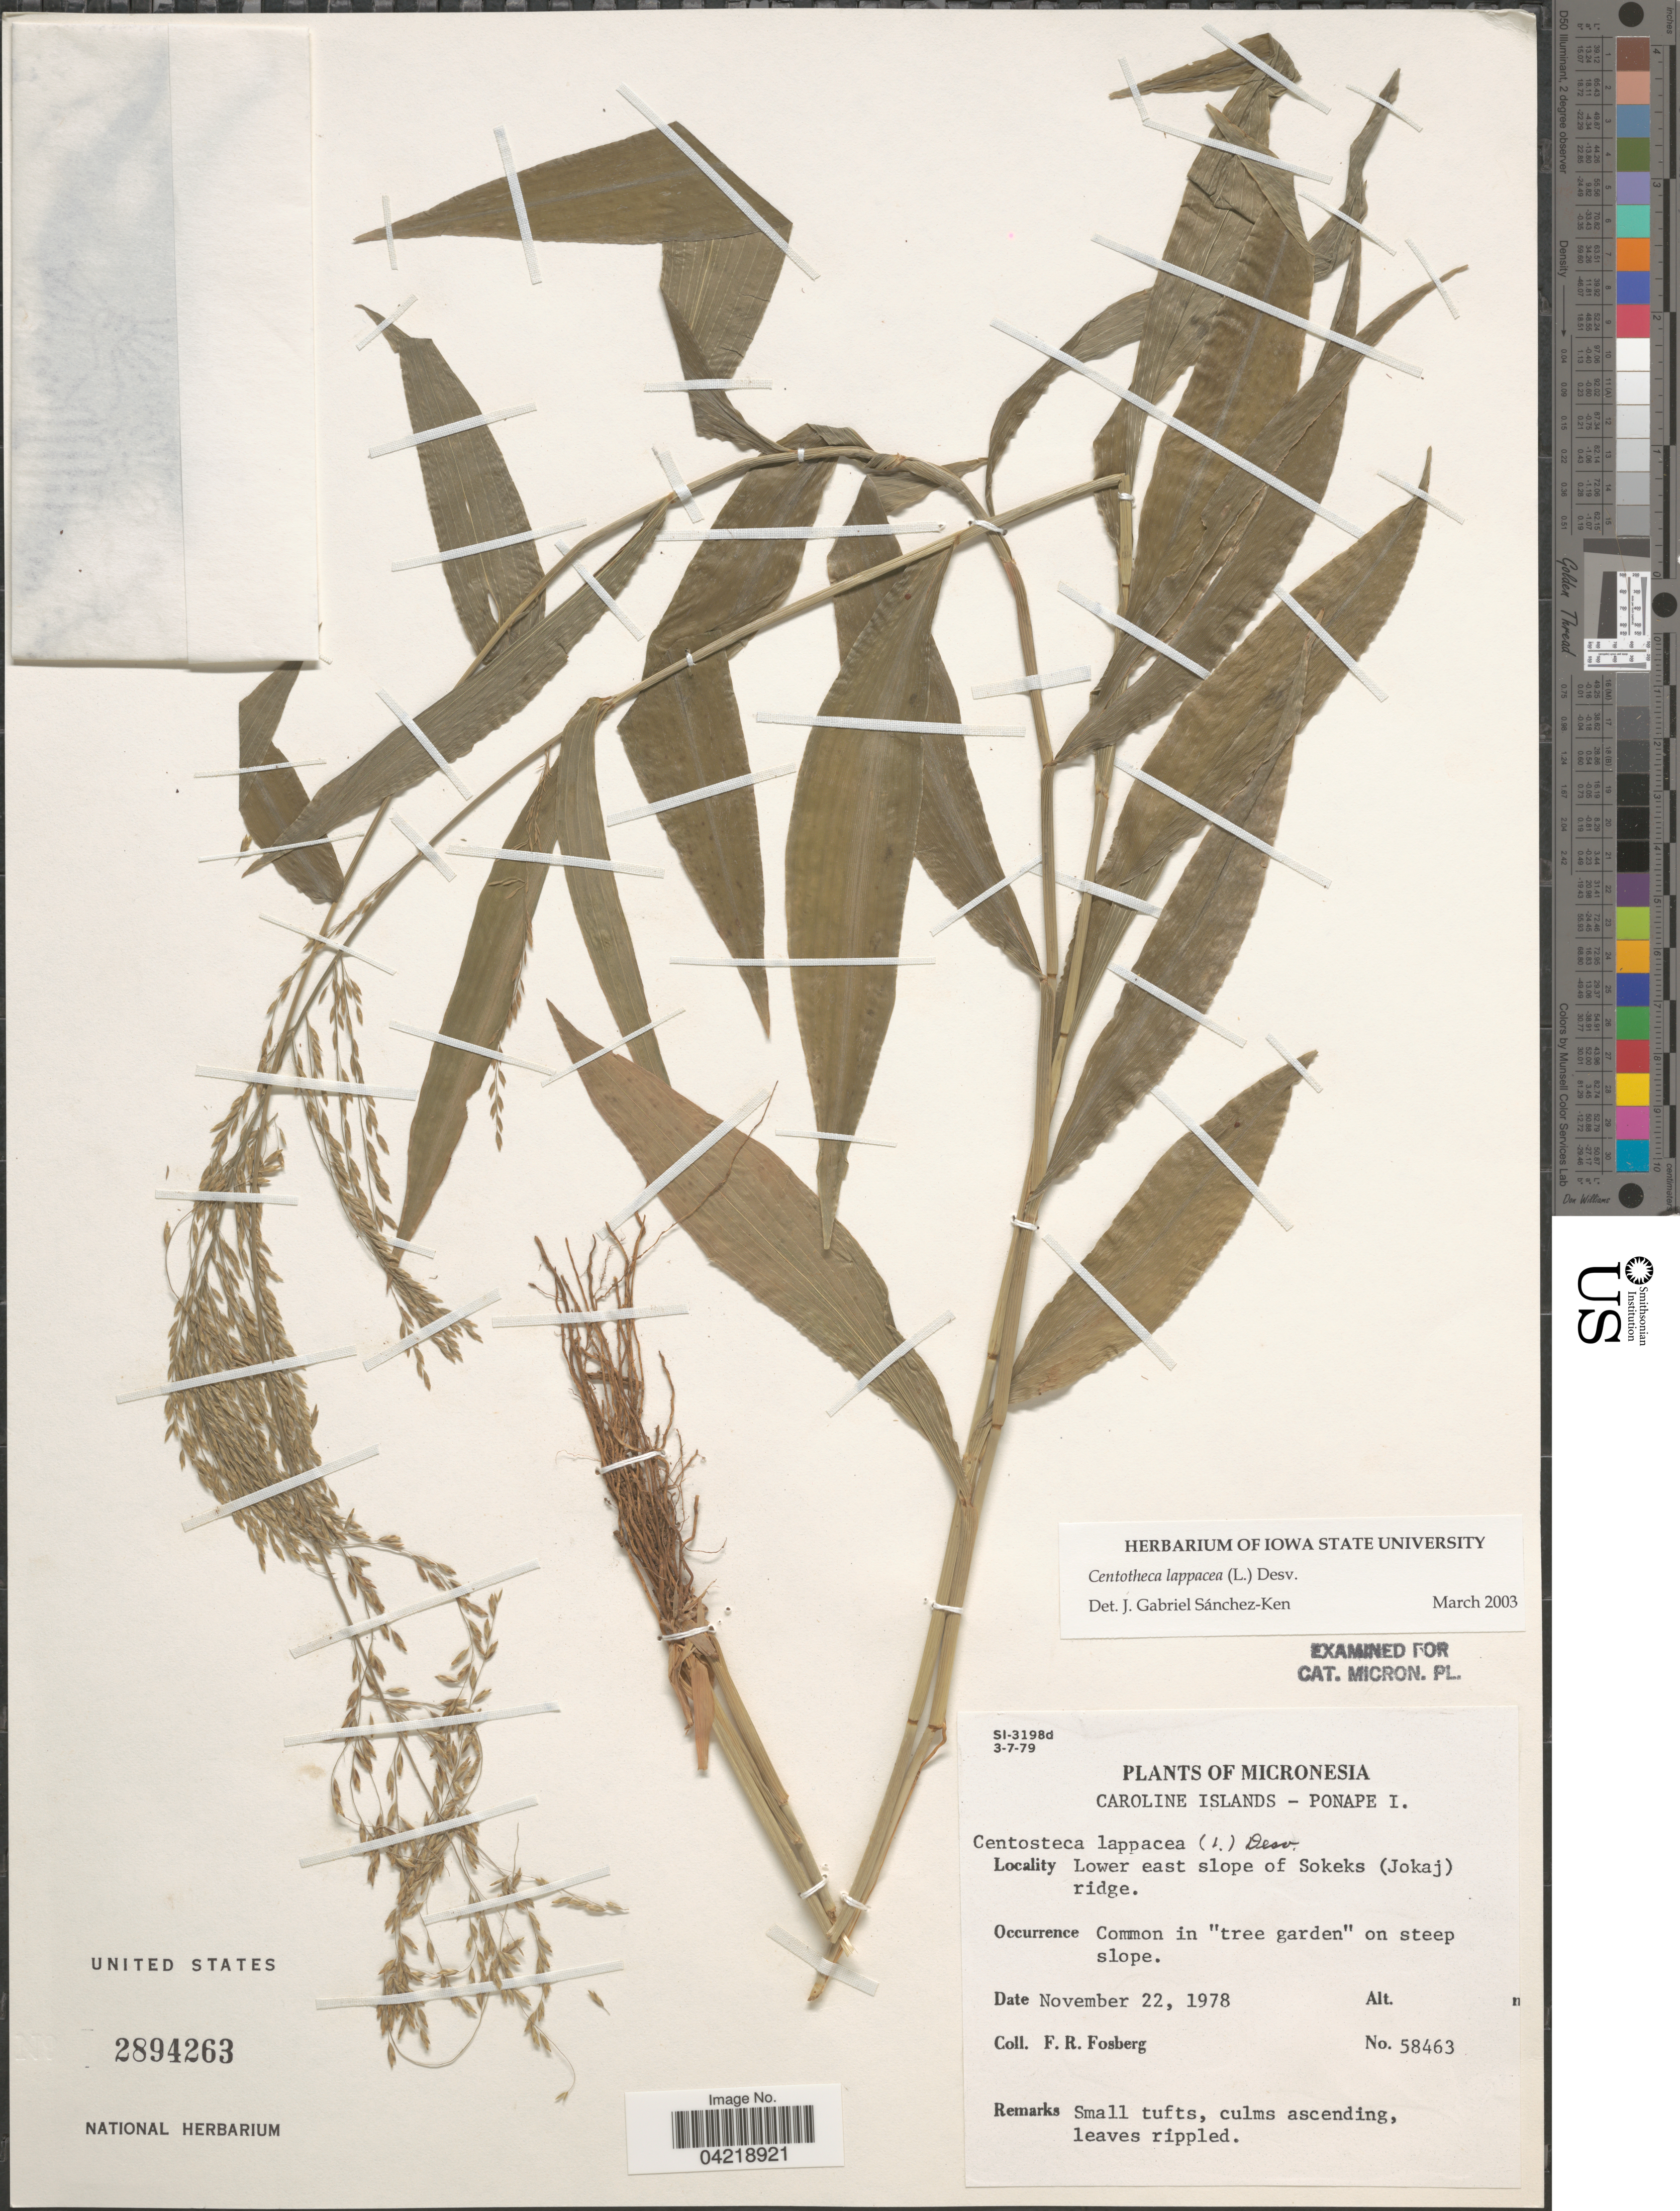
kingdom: Plantae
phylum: Tracheophyta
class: Liliopsida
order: Poales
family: Poaceae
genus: Centotheca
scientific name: Centotheca lappacea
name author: (L.) Desv.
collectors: F. R. Fosberg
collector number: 58463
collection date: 1978-11-22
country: Micronesia, Federated States of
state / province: Pohnpei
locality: Caroline Islands - Ponape I. Lower east slope of Sokeks (Jokaj) ridge.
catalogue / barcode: US 2894263